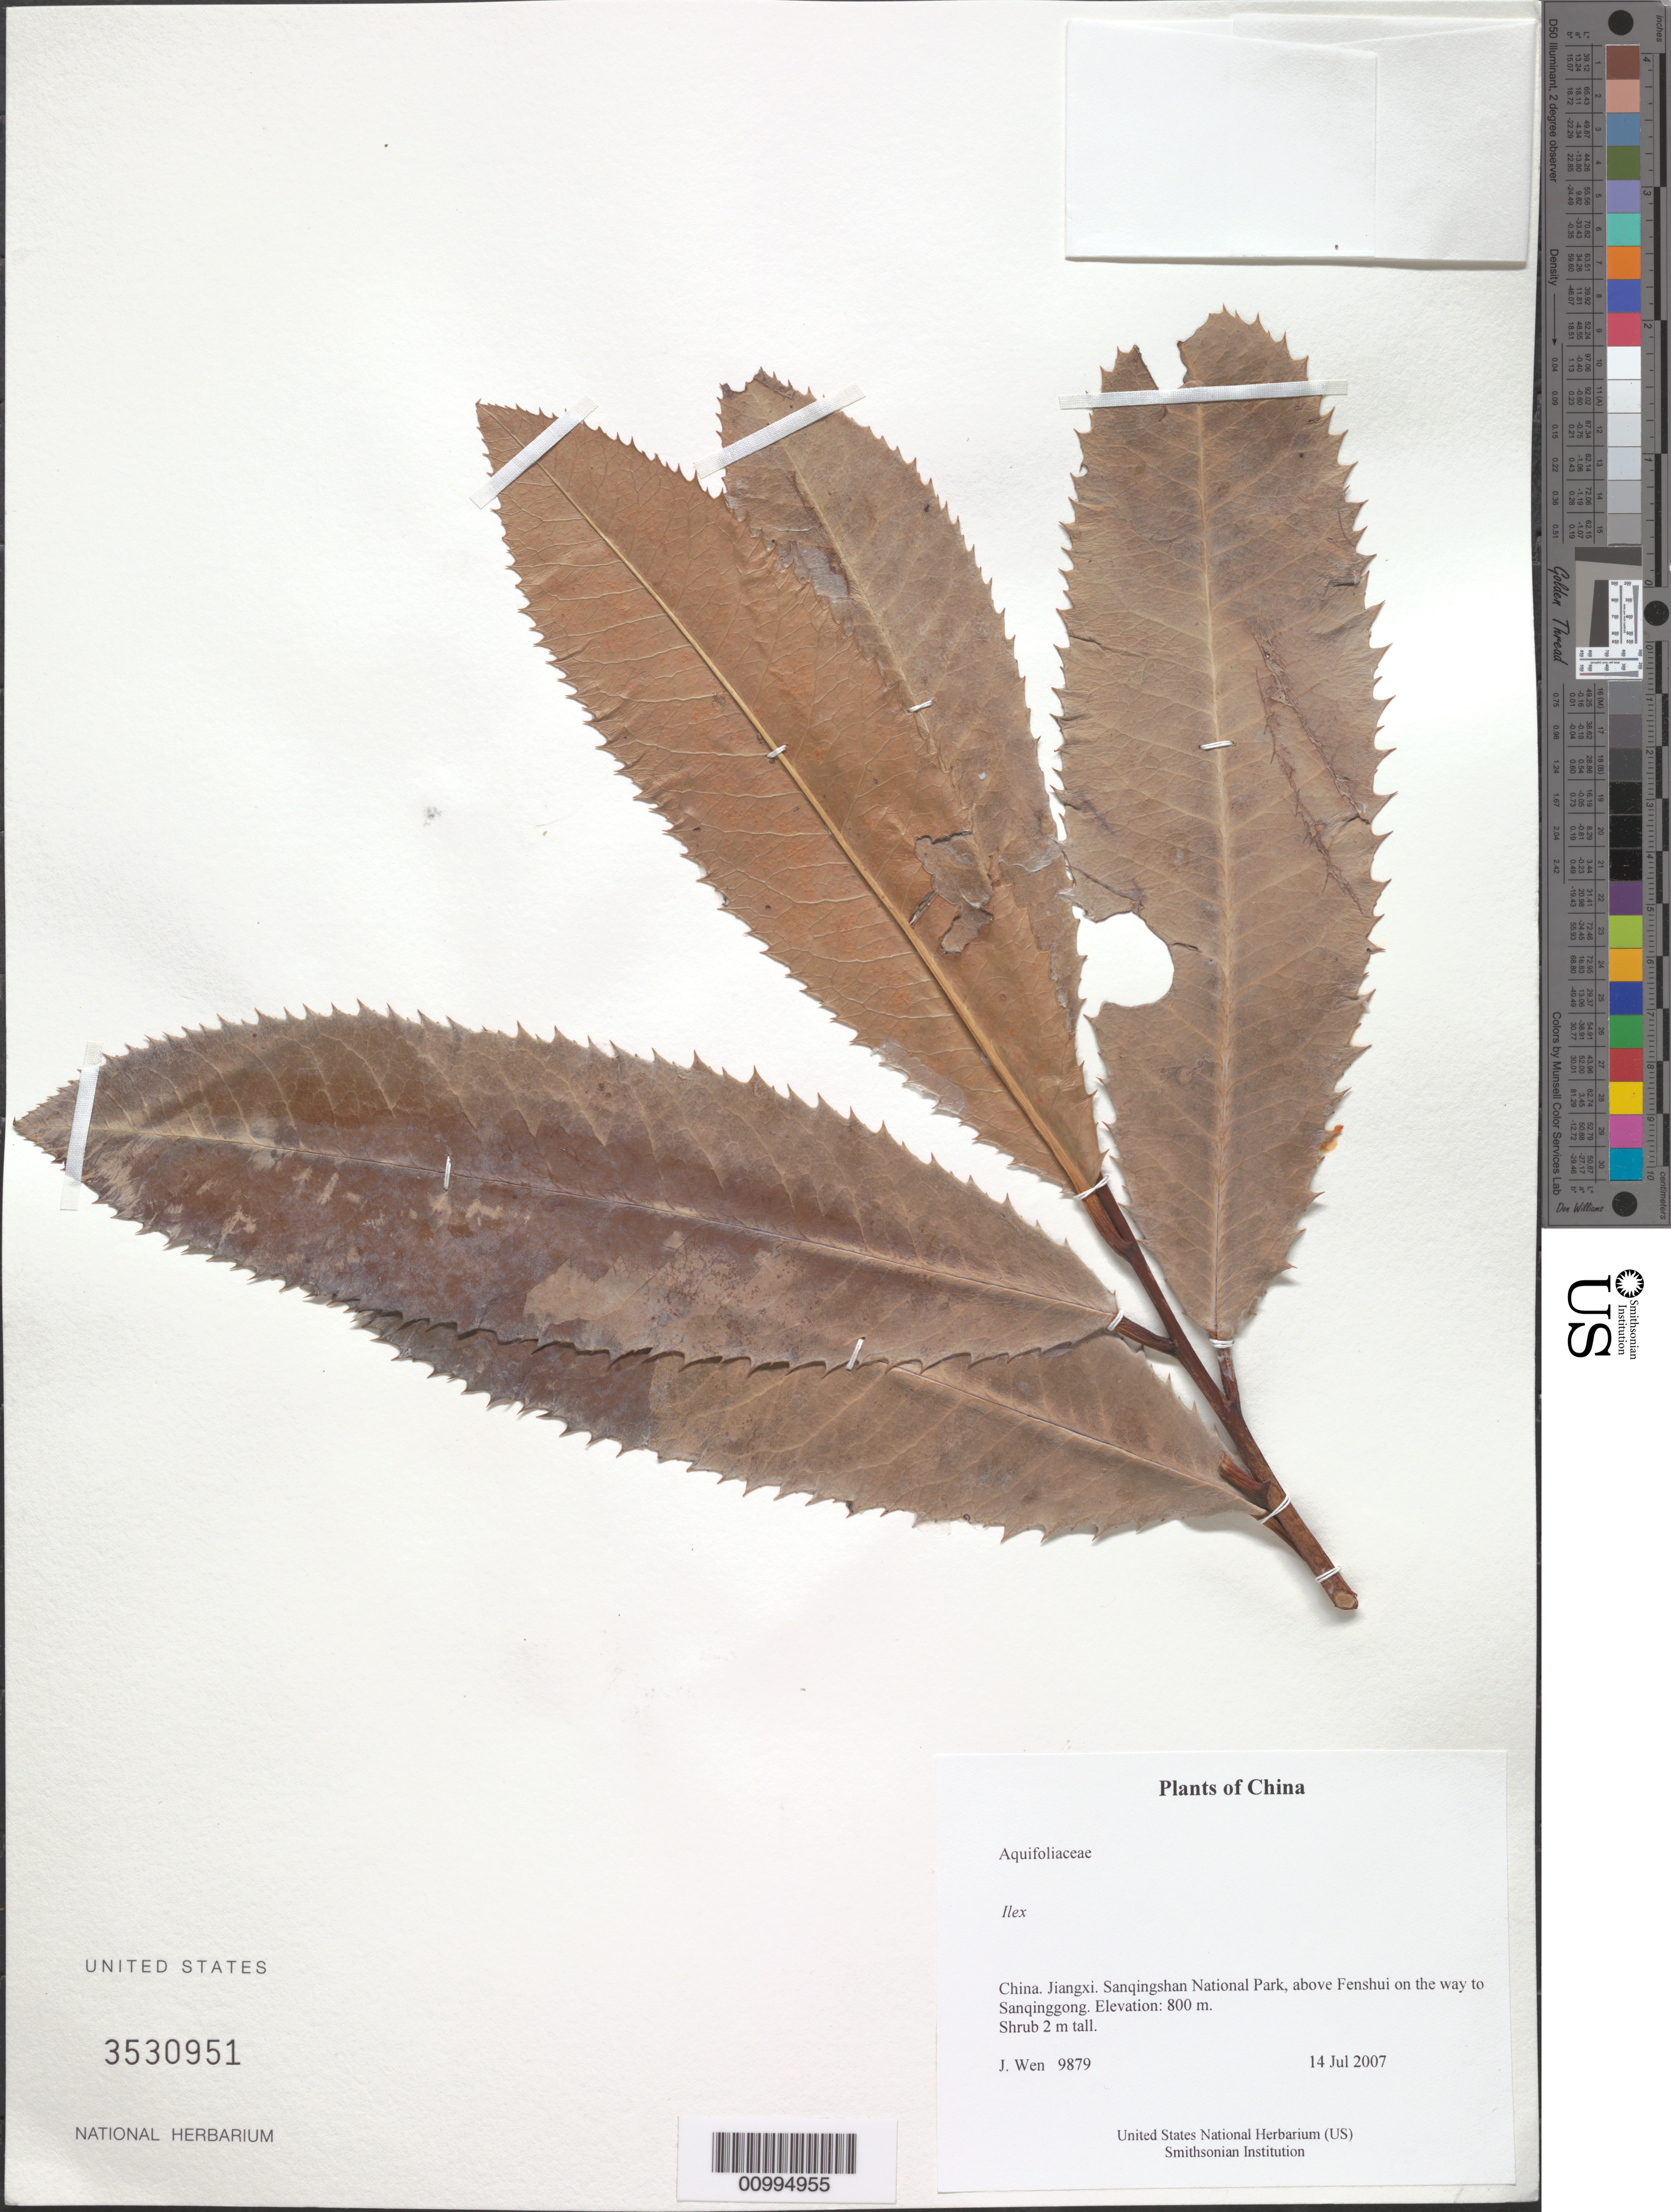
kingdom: Plantae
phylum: Tracheophyta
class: Magnoliopsida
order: Aquifoliales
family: Aquifoliaceae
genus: Ilex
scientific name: Ilex sp.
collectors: J. Wen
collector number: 9879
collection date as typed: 14 Jul 2007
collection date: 2007-07-14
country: China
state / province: Jiangxi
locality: Sanqingshan National Park, above Fenshui on the way to Sanqinggong.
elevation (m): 800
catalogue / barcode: US 3530951